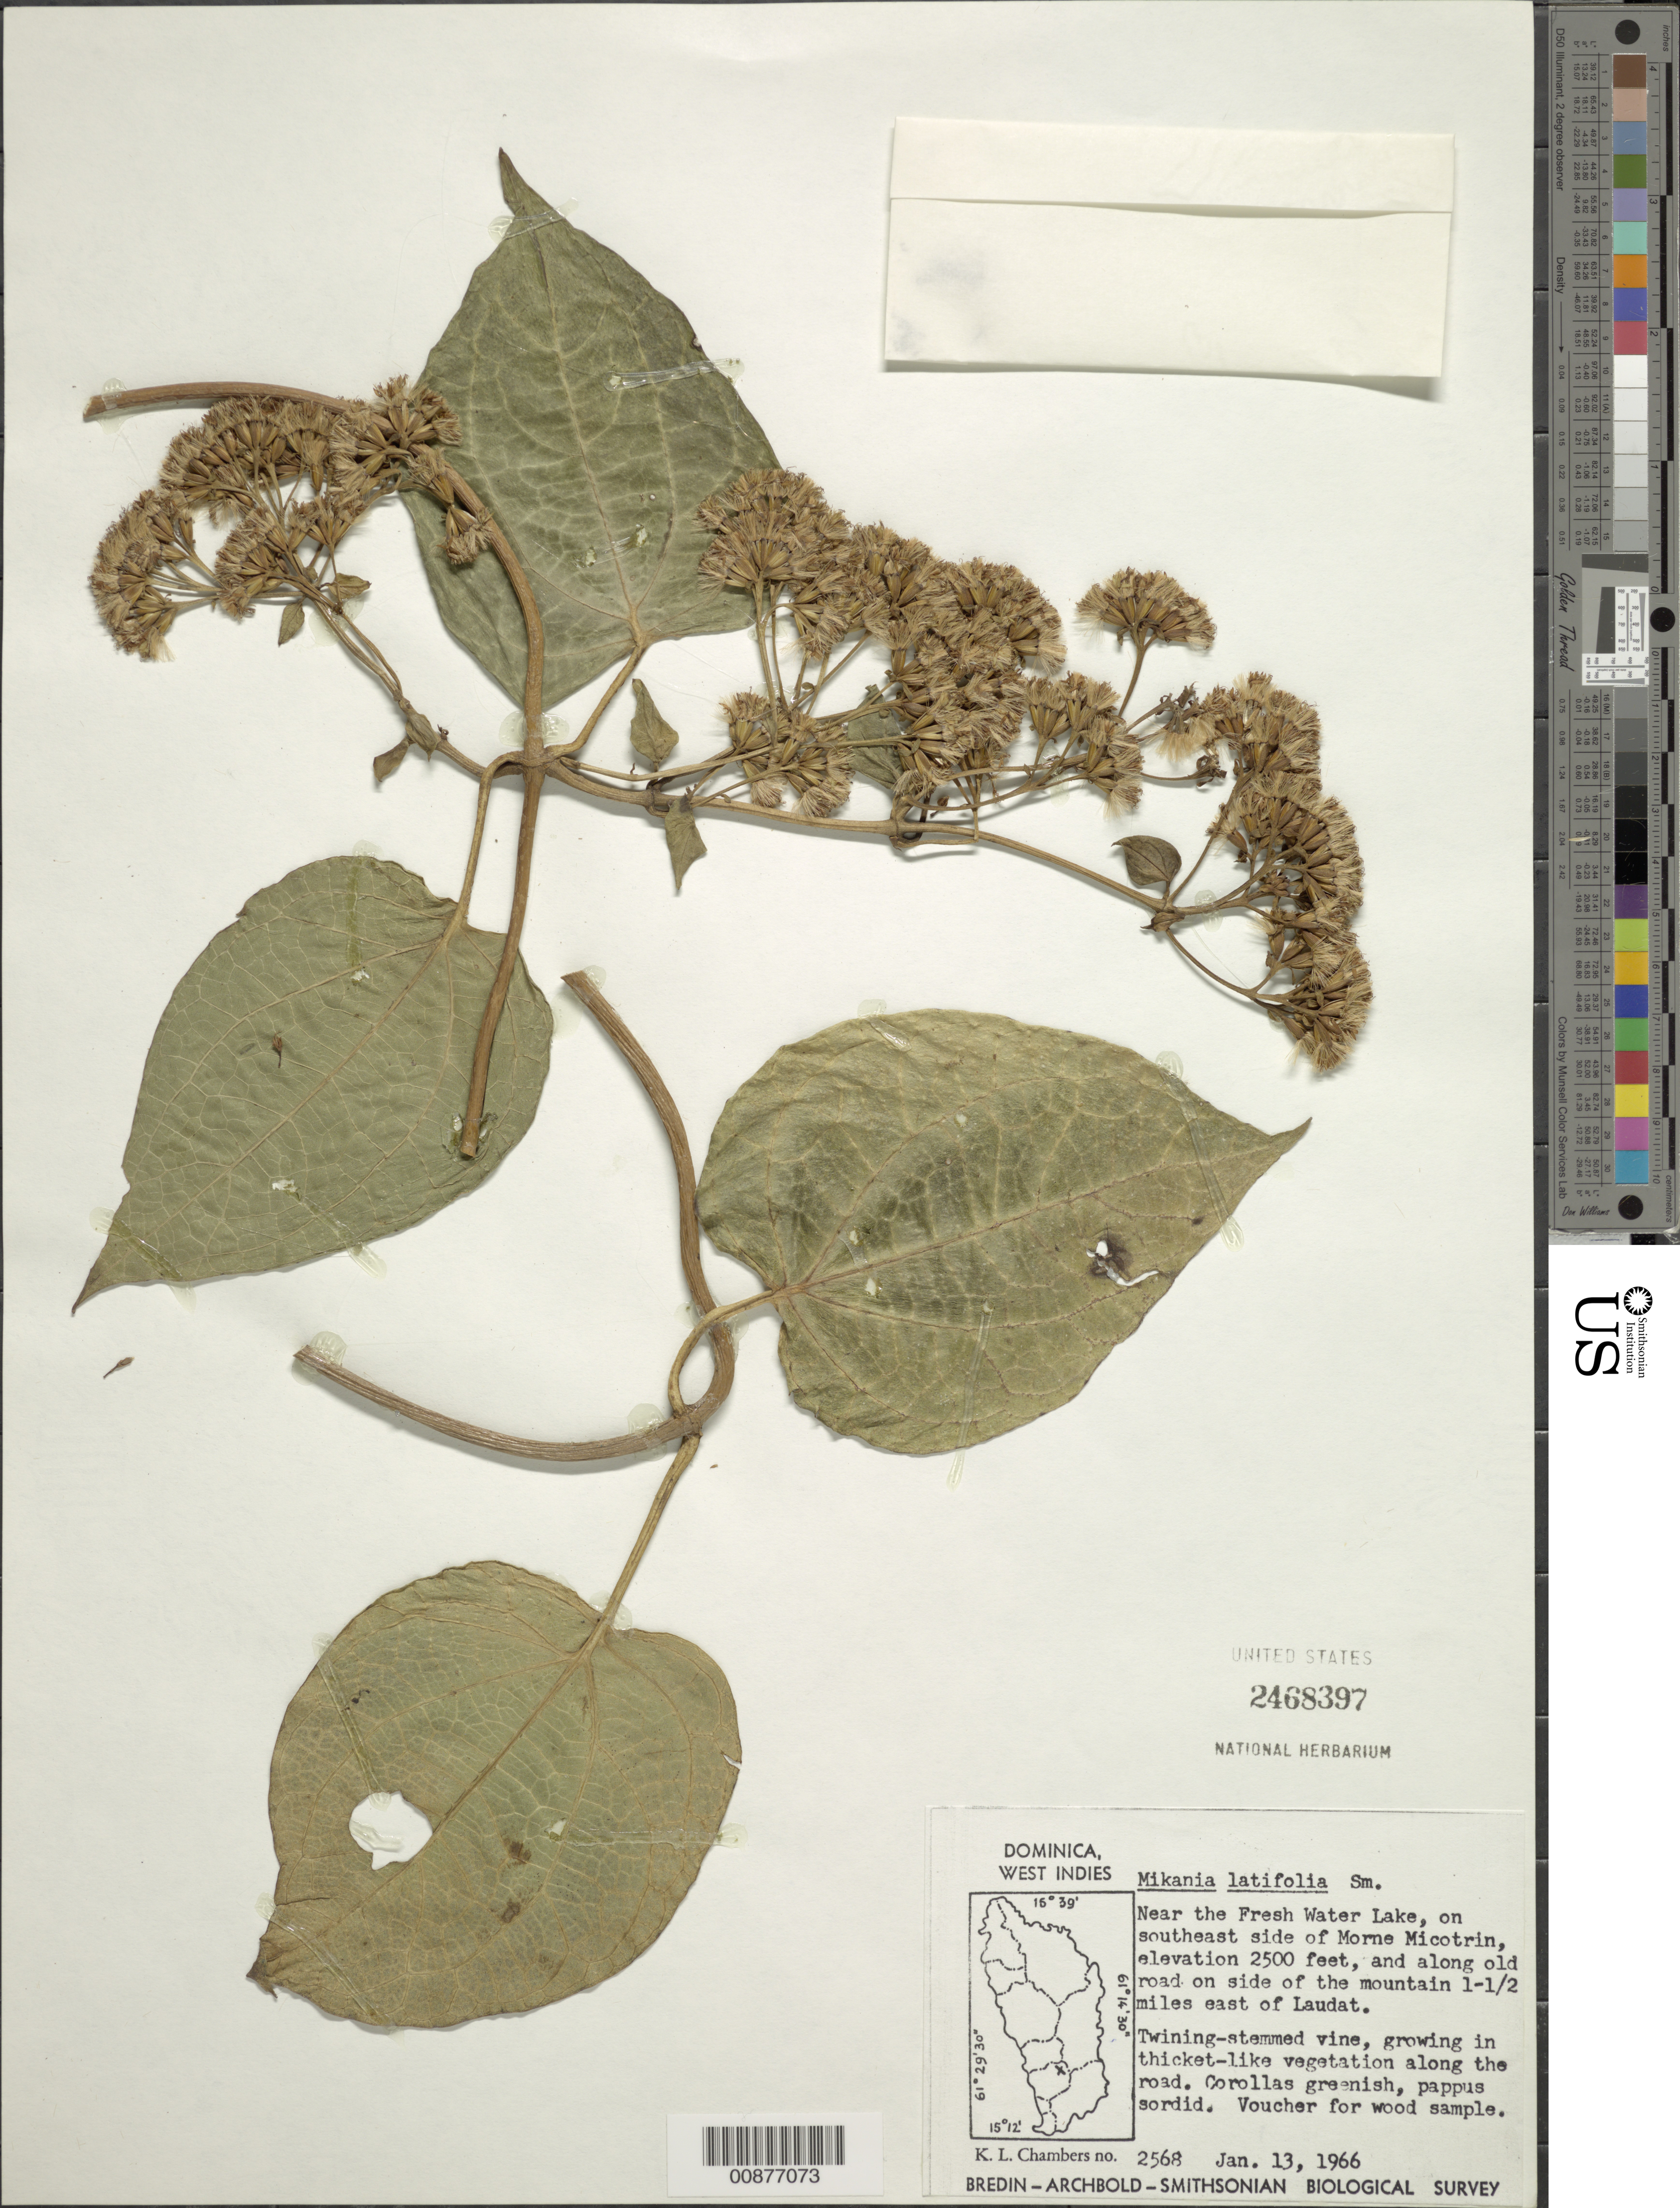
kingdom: Plantae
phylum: Tracheophyta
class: Magnoliopsida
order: Asterales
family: Asteraceae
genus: Mikania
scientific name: Mikania latifolia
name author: Sm.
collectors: K. L. Chambers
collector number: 2568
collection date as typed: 13 Jan 1966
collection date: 1966-01-13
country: Dominica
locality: Near Fresh Water Lake, on SE side of Morne Micotrin, and along old road on side of the mountain 1-1 1/2 miles east of Laudat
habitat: In thicket-like vegetation along road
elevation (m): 762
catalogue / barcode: US 2468397